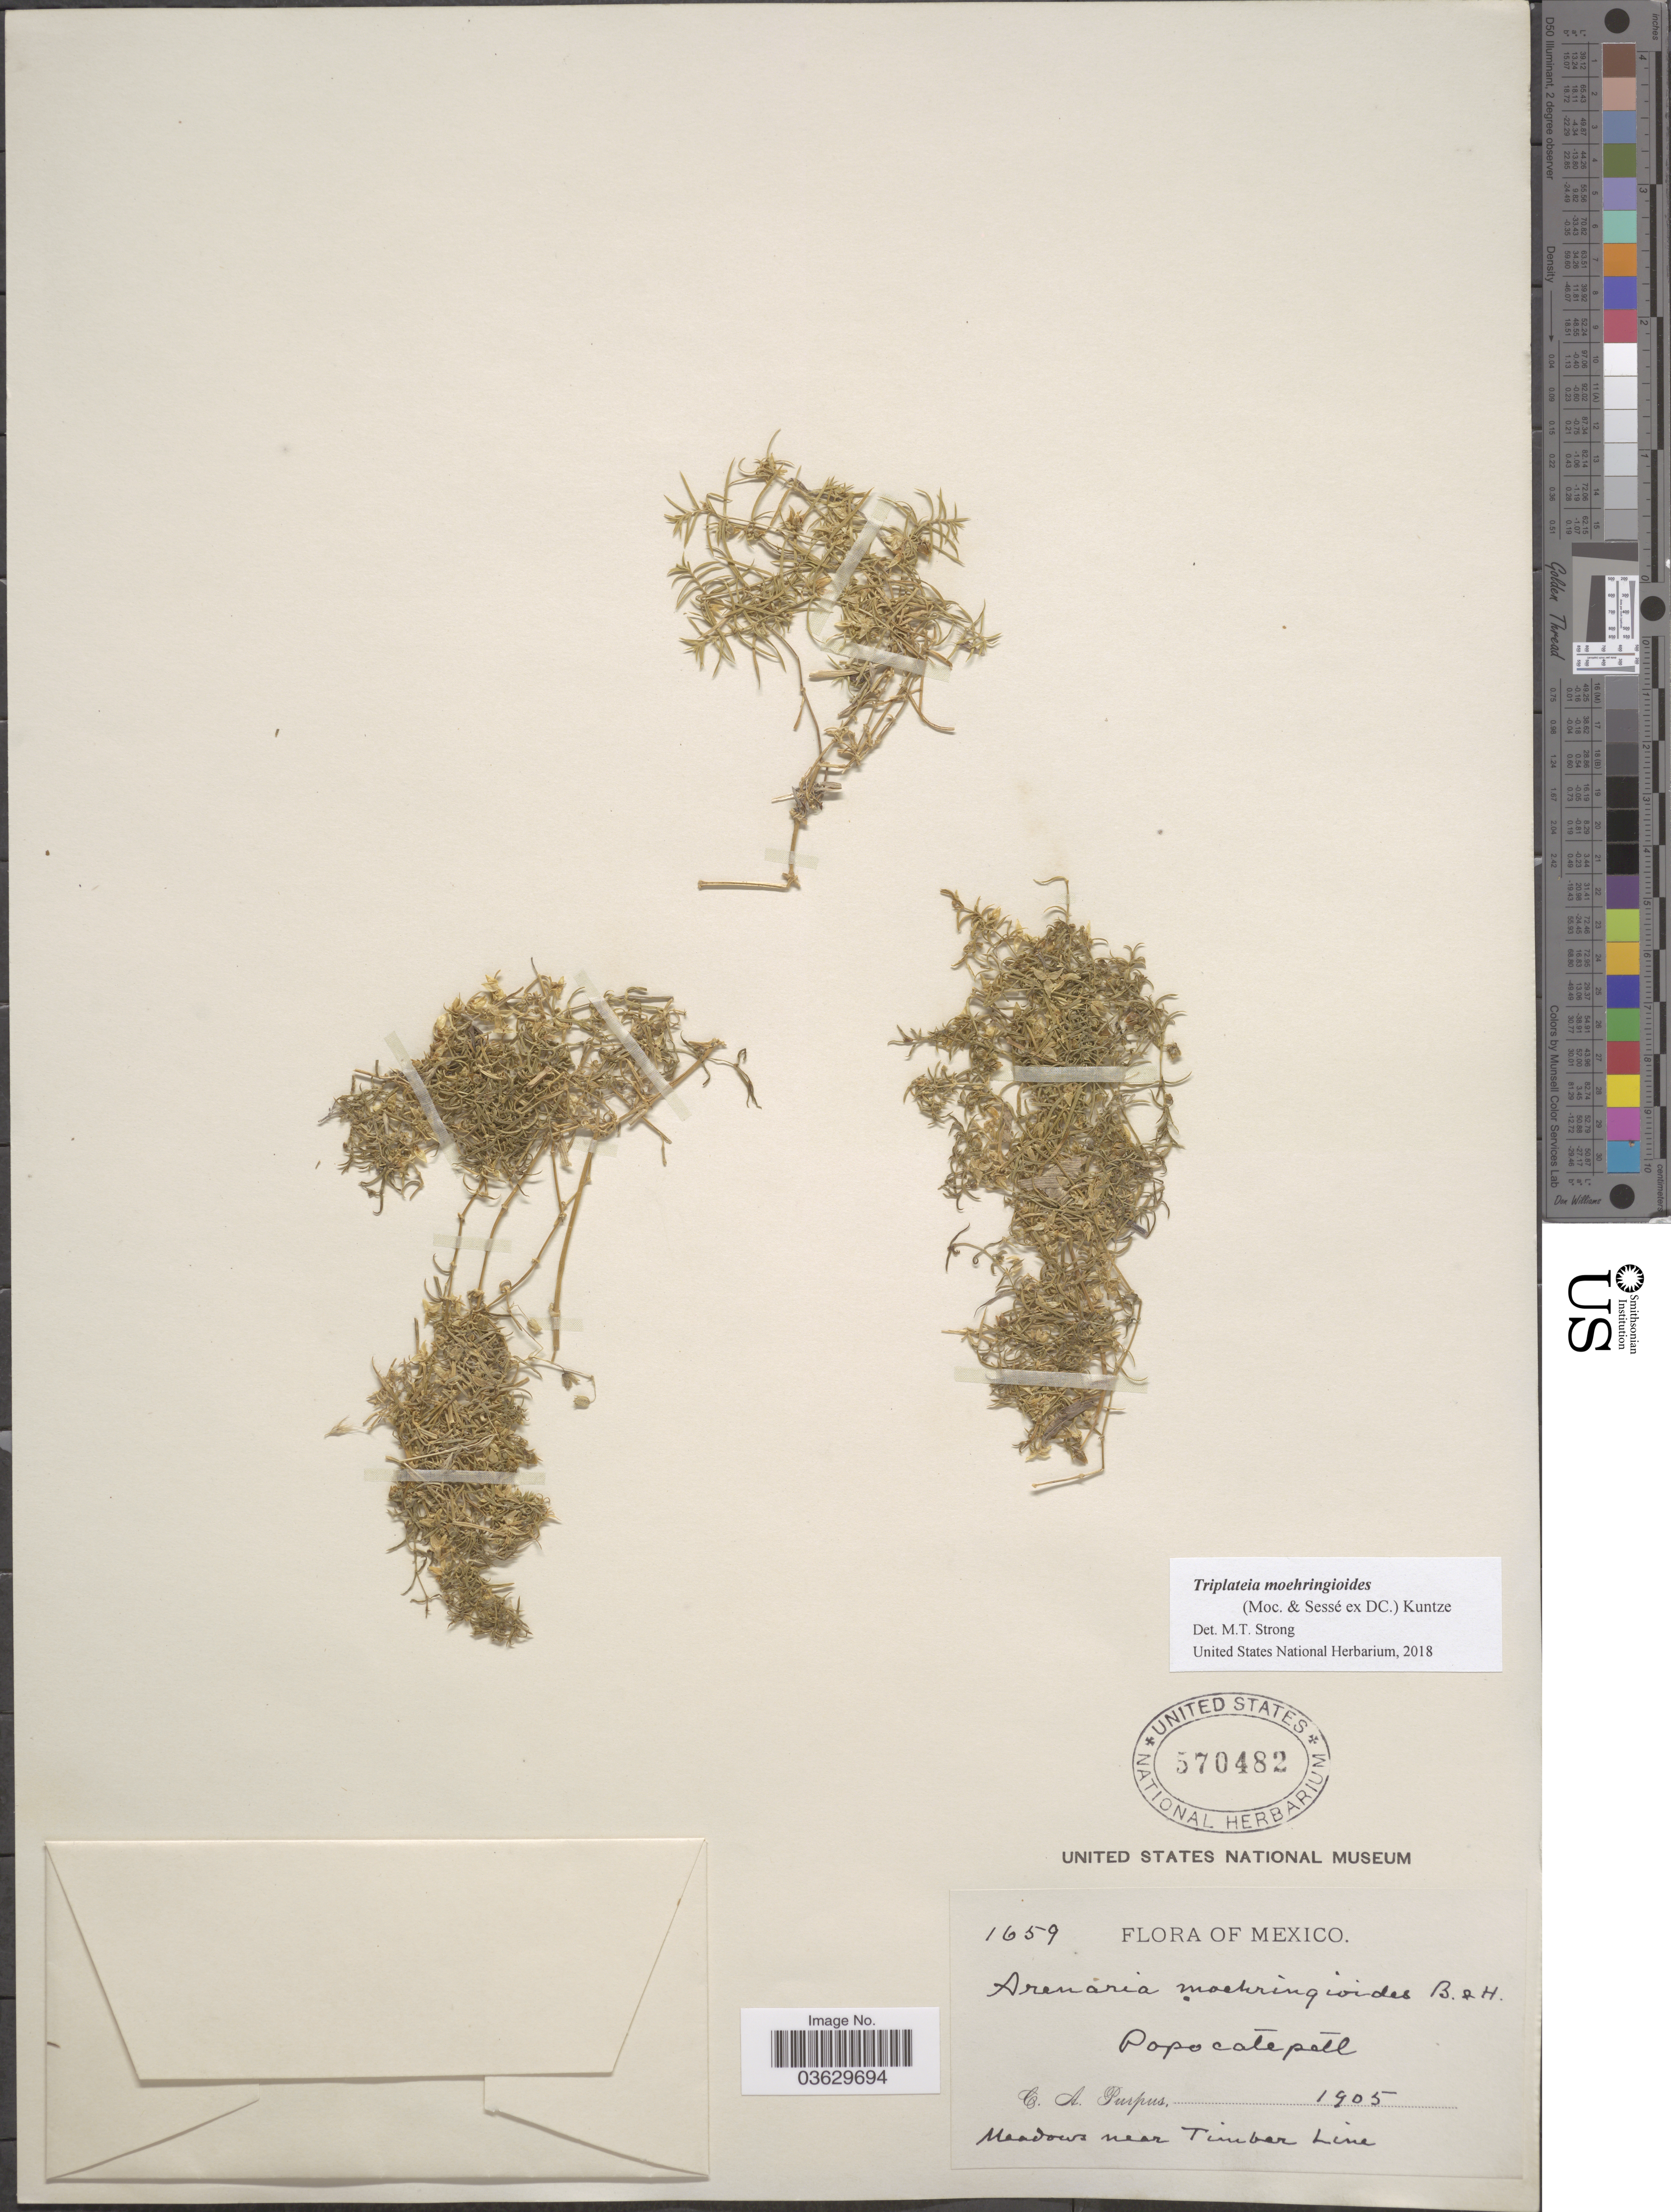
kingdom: Plantae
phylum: Tracheophyta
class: Magnoliopsida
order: Caryophyllales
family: Caryophyllaceae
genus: Triplateia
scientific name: Triplateia moehringiodes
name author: (DC.) Kuntze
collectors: C. A. Purpus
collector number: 1659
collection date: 1905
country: Mexico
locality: Popocatepetl. Meadows near Timber line.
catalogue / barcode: US 570482